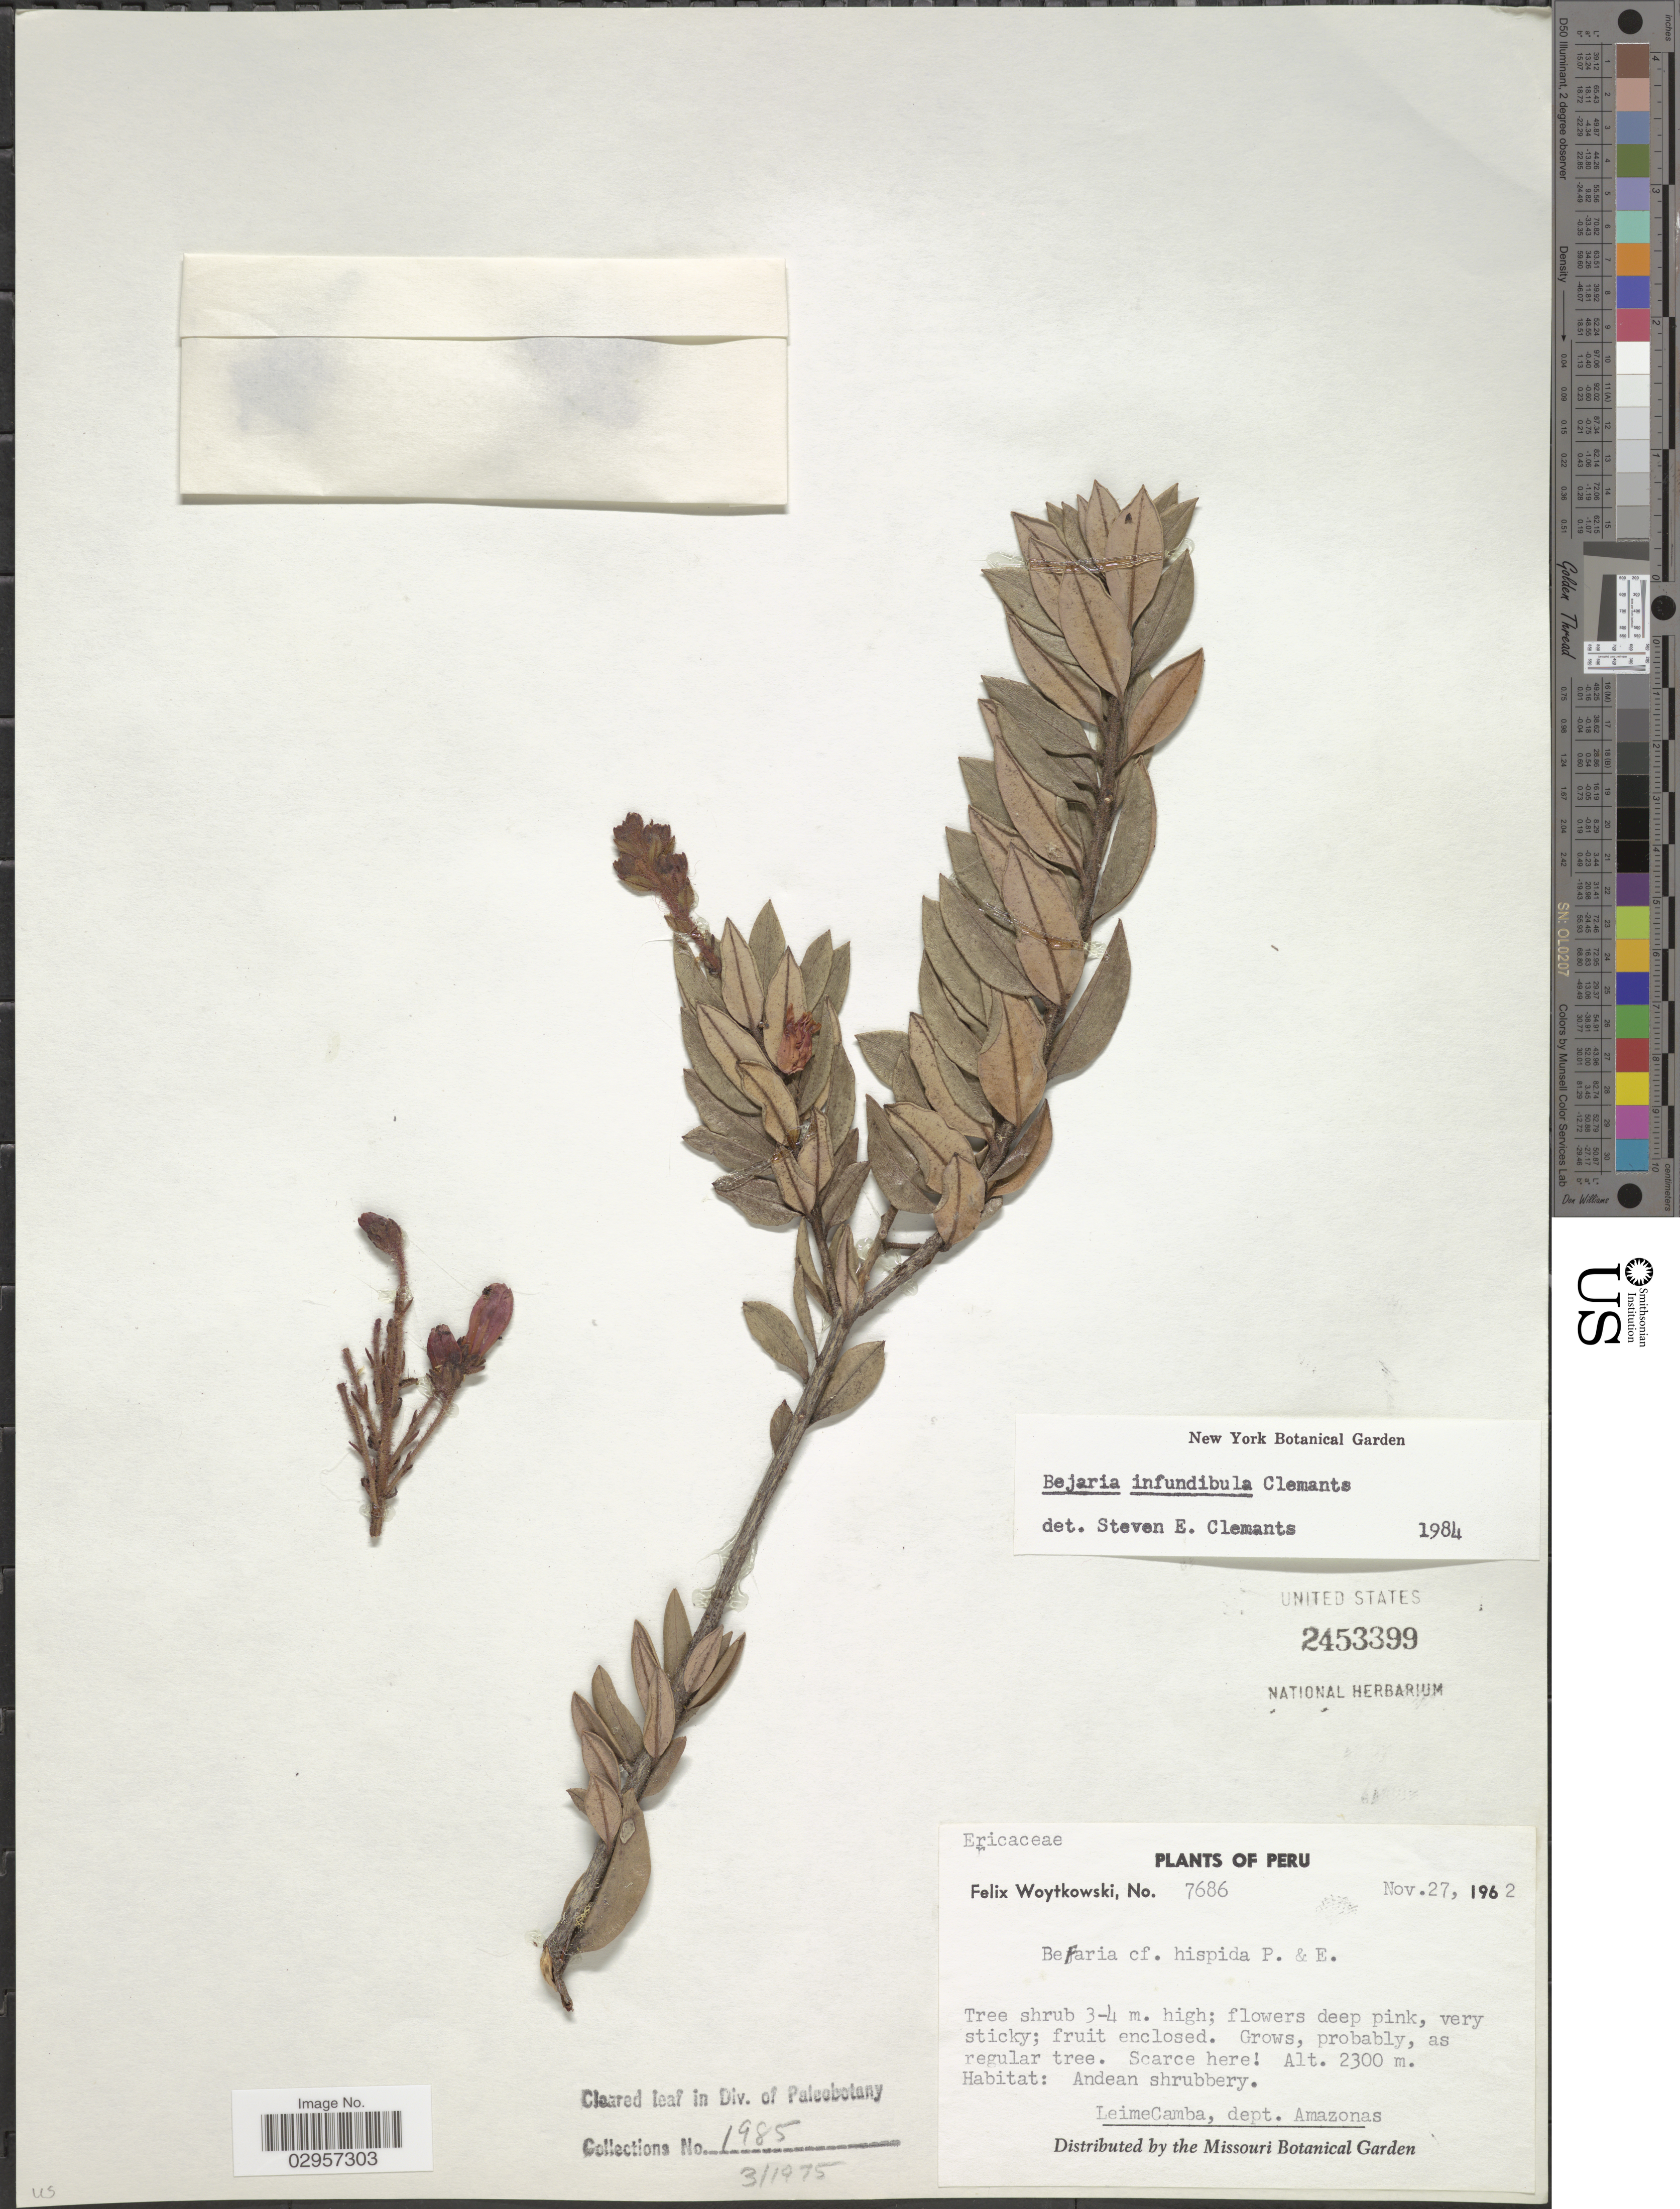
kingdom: Plantae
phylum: Tracheophyta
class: Magnoliopsida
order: Ericales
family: Ericaceae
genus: Befaria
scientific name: Befaria infundibula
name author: Clemants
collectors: F. Woytkowski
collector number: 7686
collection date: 1962-11-27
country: Peru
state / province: Amazonas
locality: LeimeCamba, Dept. Amazonas.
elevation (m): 2300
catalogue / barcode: US 2453399